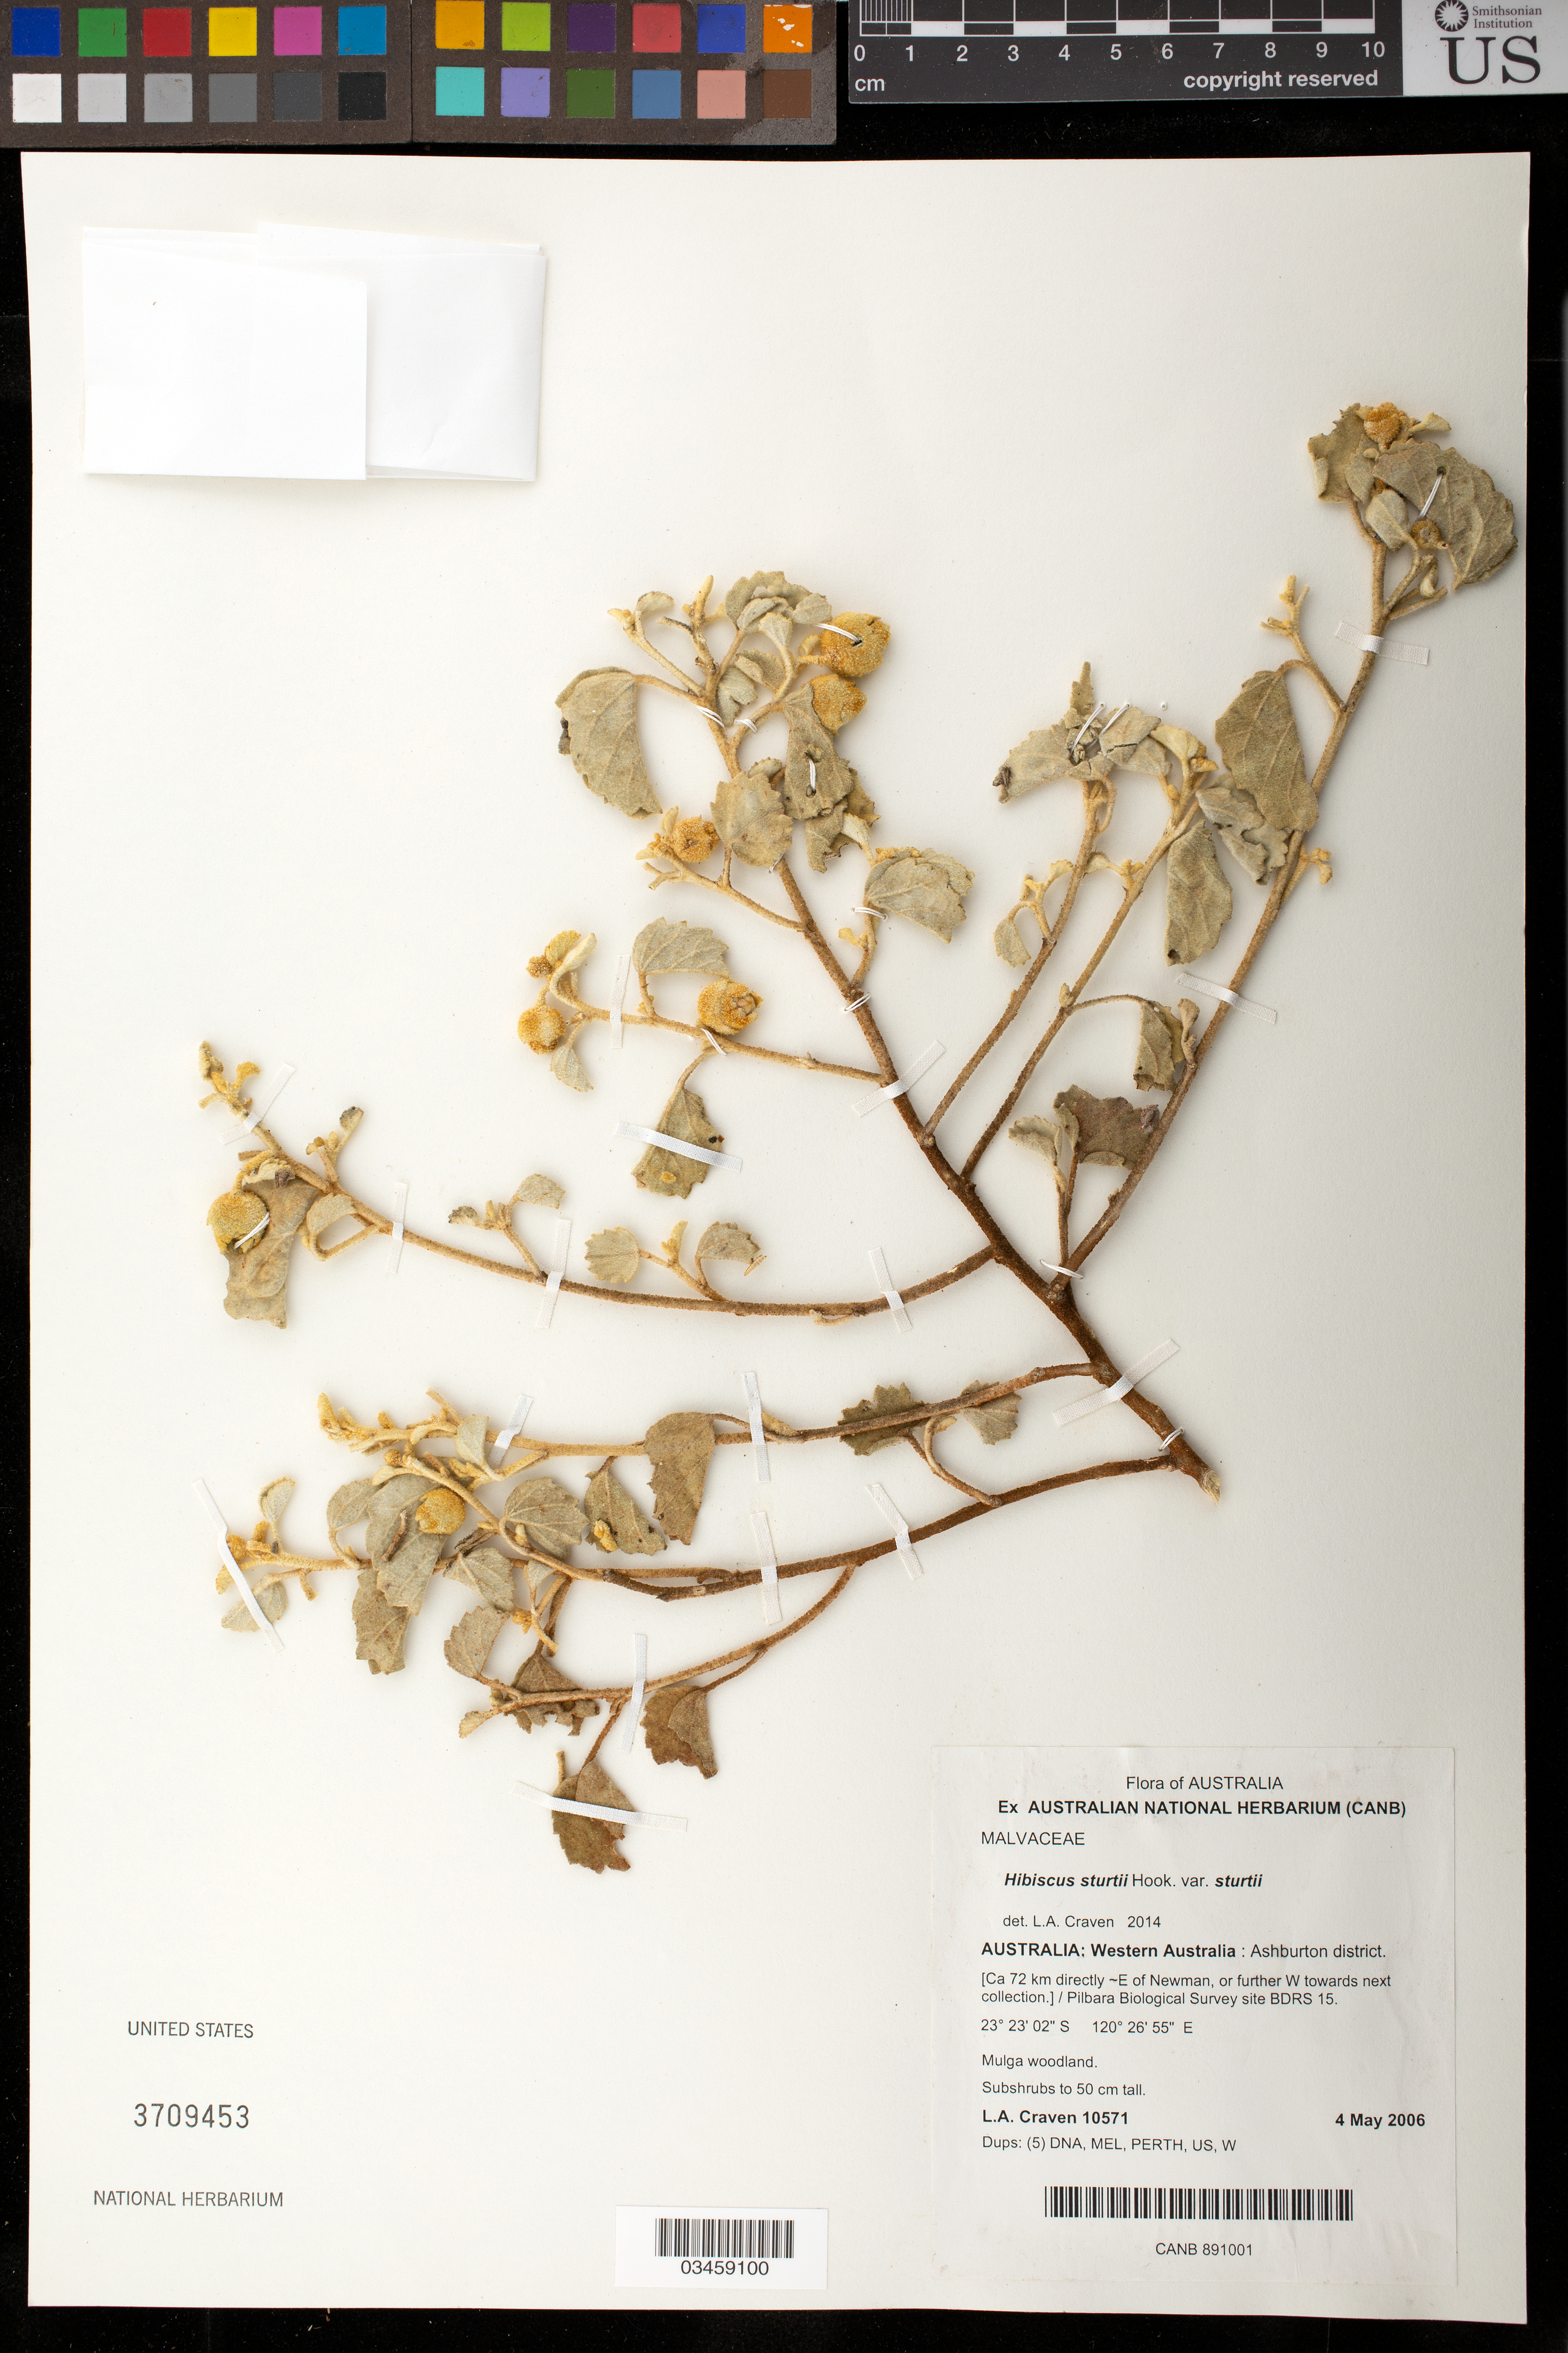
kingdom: Plantae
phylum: Tracheophyta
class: Magnoliopsida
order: Malvales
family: Malvaceae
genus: Hibiscus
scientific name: Hibiscus sturtii var. sturtii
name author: Hook.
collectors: L. A. Craven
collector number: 10571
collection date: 2006-05-04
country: Australia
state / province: Western Australia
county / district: Ashburton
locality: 72 km E of Newman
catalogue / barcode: US 3709453